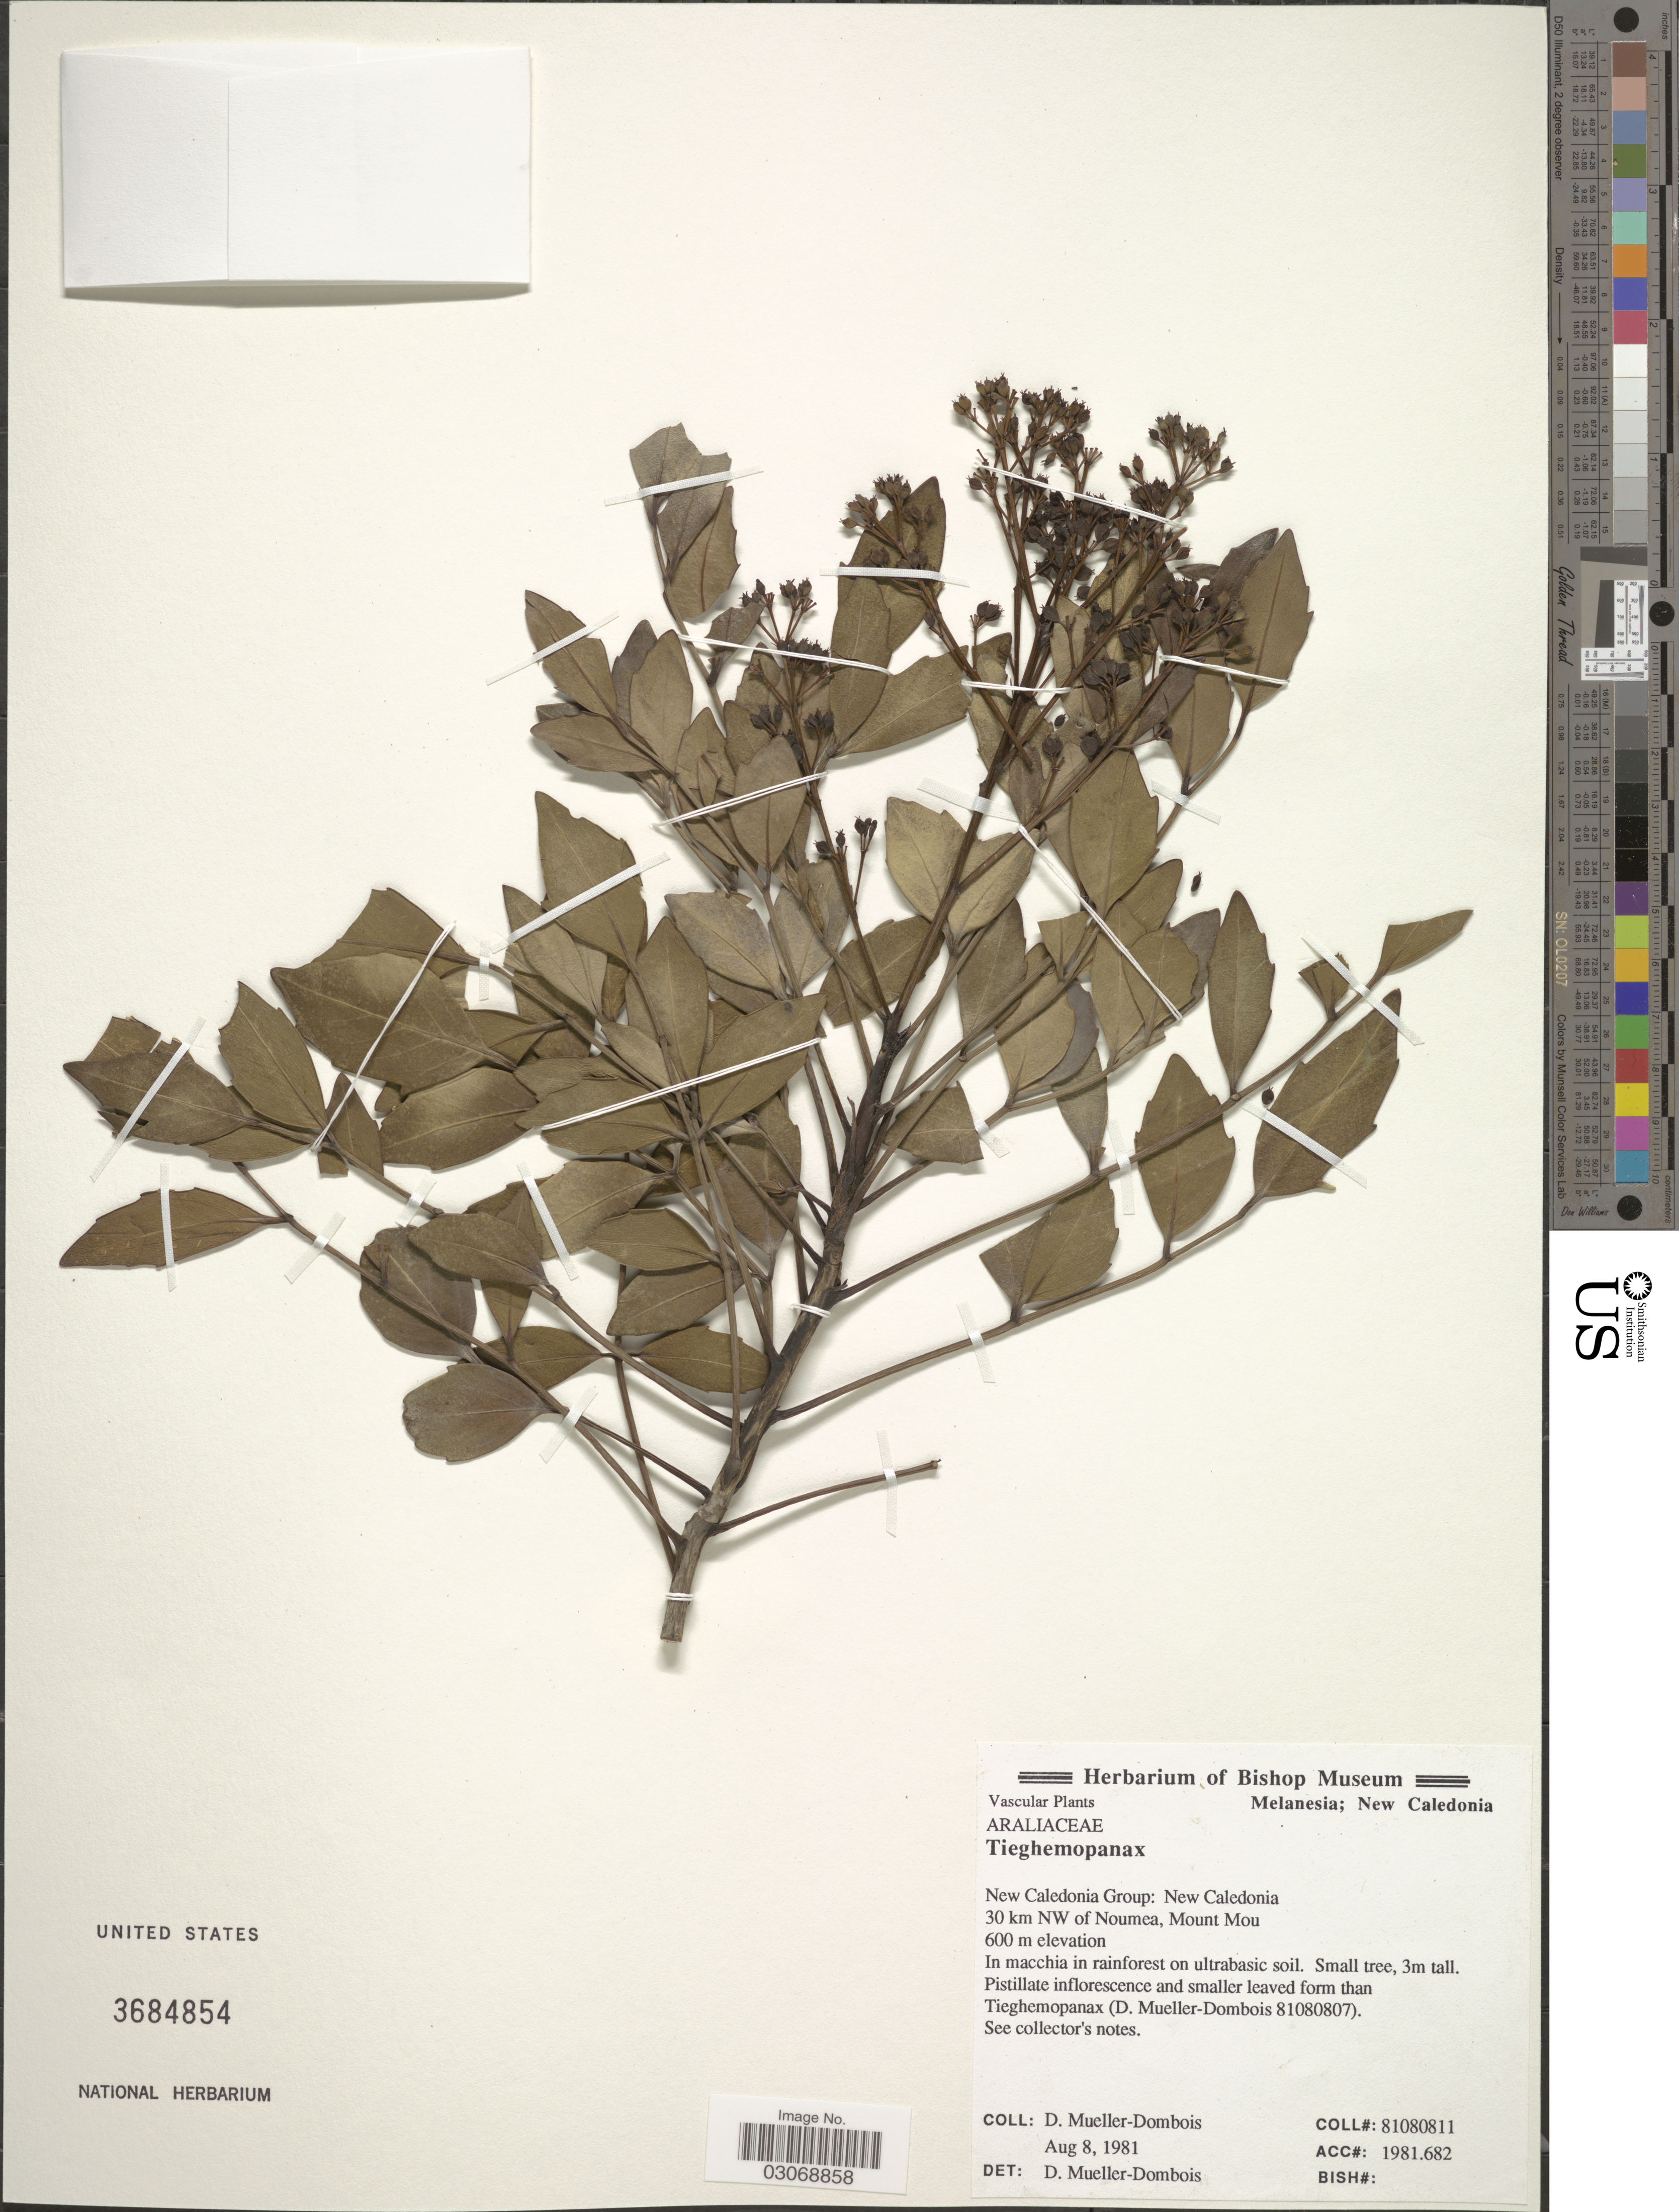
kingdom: Plantae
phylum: Tracheophyta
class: Magnoliopsida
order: Apiales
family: Araliaceae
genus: Polyscias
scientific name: Polyscias sp.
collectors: D. Mueller-Dombois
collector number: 81080811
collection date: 1981-08-08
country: New Caledonia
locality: New Caledonia Group: New Caledonia. 30 km NW of Noumea, Mount Mou.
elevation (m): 600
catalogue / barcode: US 3684854